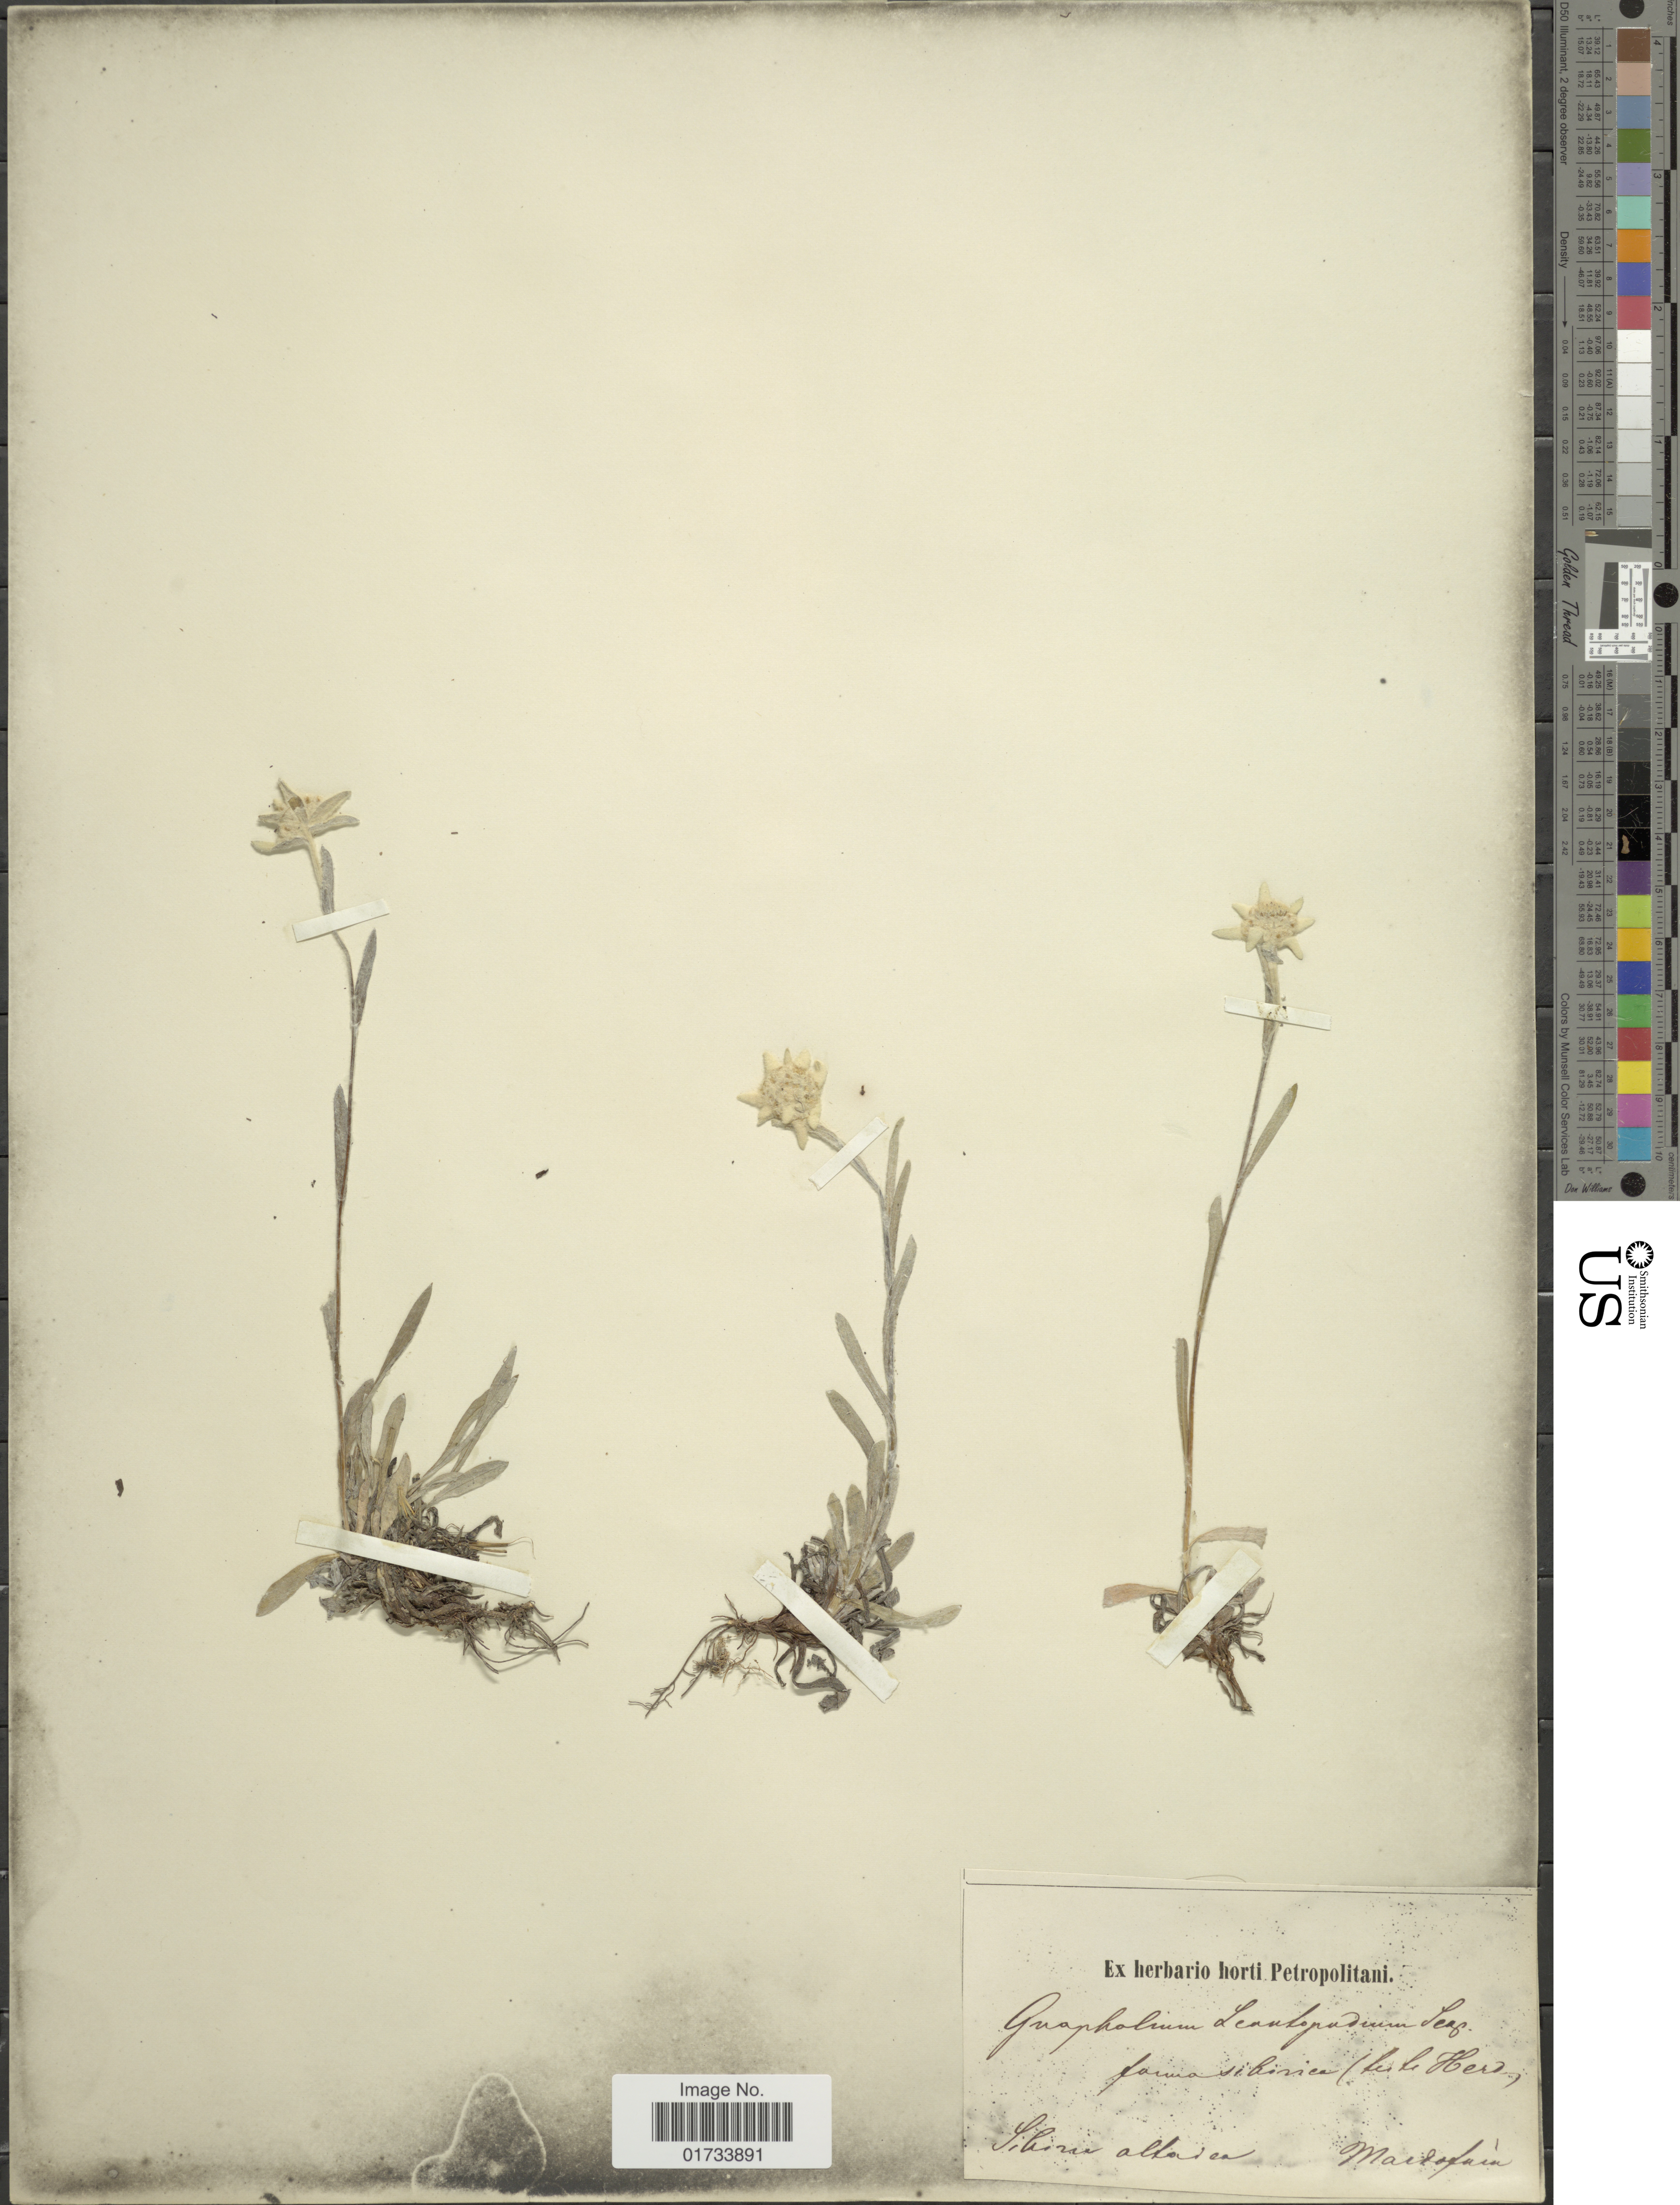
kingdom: Plantae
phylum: Tracheophyta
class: Magnoliopsida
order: Asterales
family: Asteraceae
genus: Leontopodium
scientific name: Leontopodium leontopodioides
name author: (Willd.) Beauverd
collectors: ex Herb. Horti Bot. Petropolitani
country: India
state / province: Sikkim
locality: Sikkim alkond end Mainofuen [interpreted]